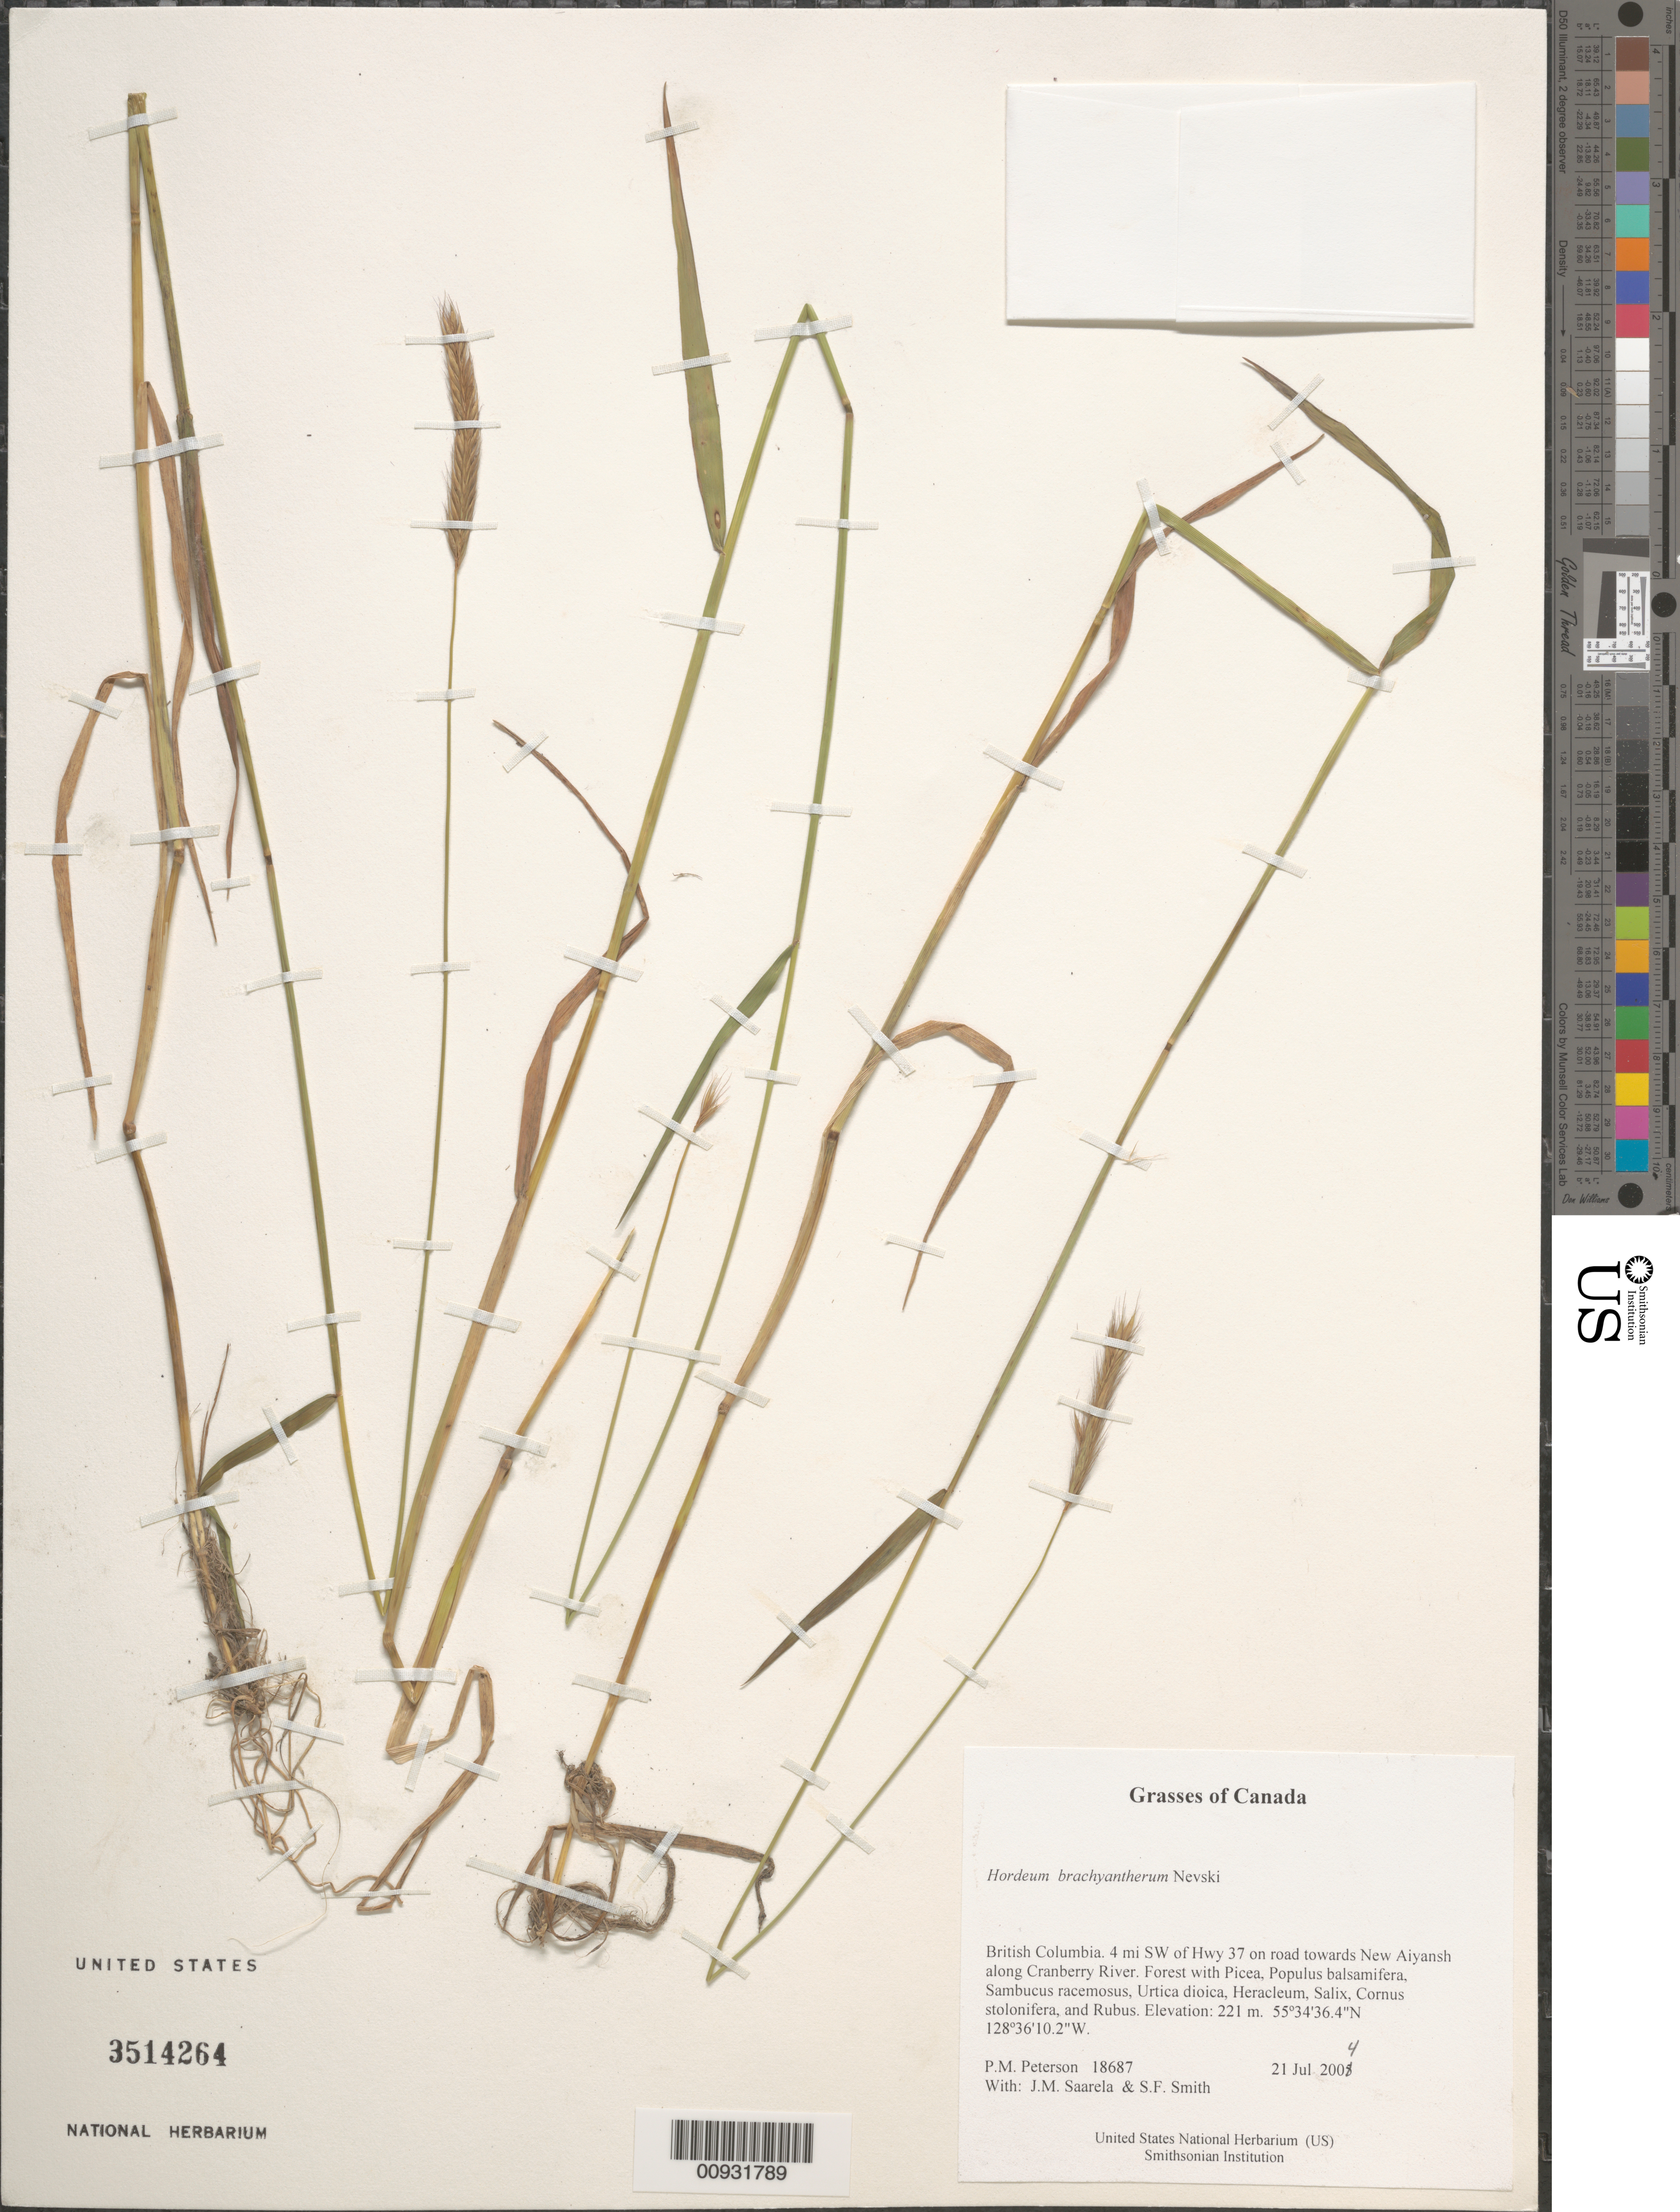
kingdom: Plantae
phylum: Tracheophyta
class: Liliopsida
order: Poales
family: Poaceae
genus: Hordeum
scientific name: Hordeum brachyantherum var. carinatus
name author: Nevski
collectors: P. M. Peterson, J. Saarela & S.F. Smith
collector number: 18687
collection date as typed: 21 Jul 2004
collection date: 2004-07-21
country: Canada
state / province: British Columbia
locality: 4 mi SW of Hwy 37 on road towards New Aiyansh along Cranberry River. Forest with Picea, Populus balsamifera, Sambucus racemosus, Urtica dioica, Heracleum, Salix, Cornus stolonifera, and Rubus.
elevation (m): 221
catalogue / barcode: US 3514264